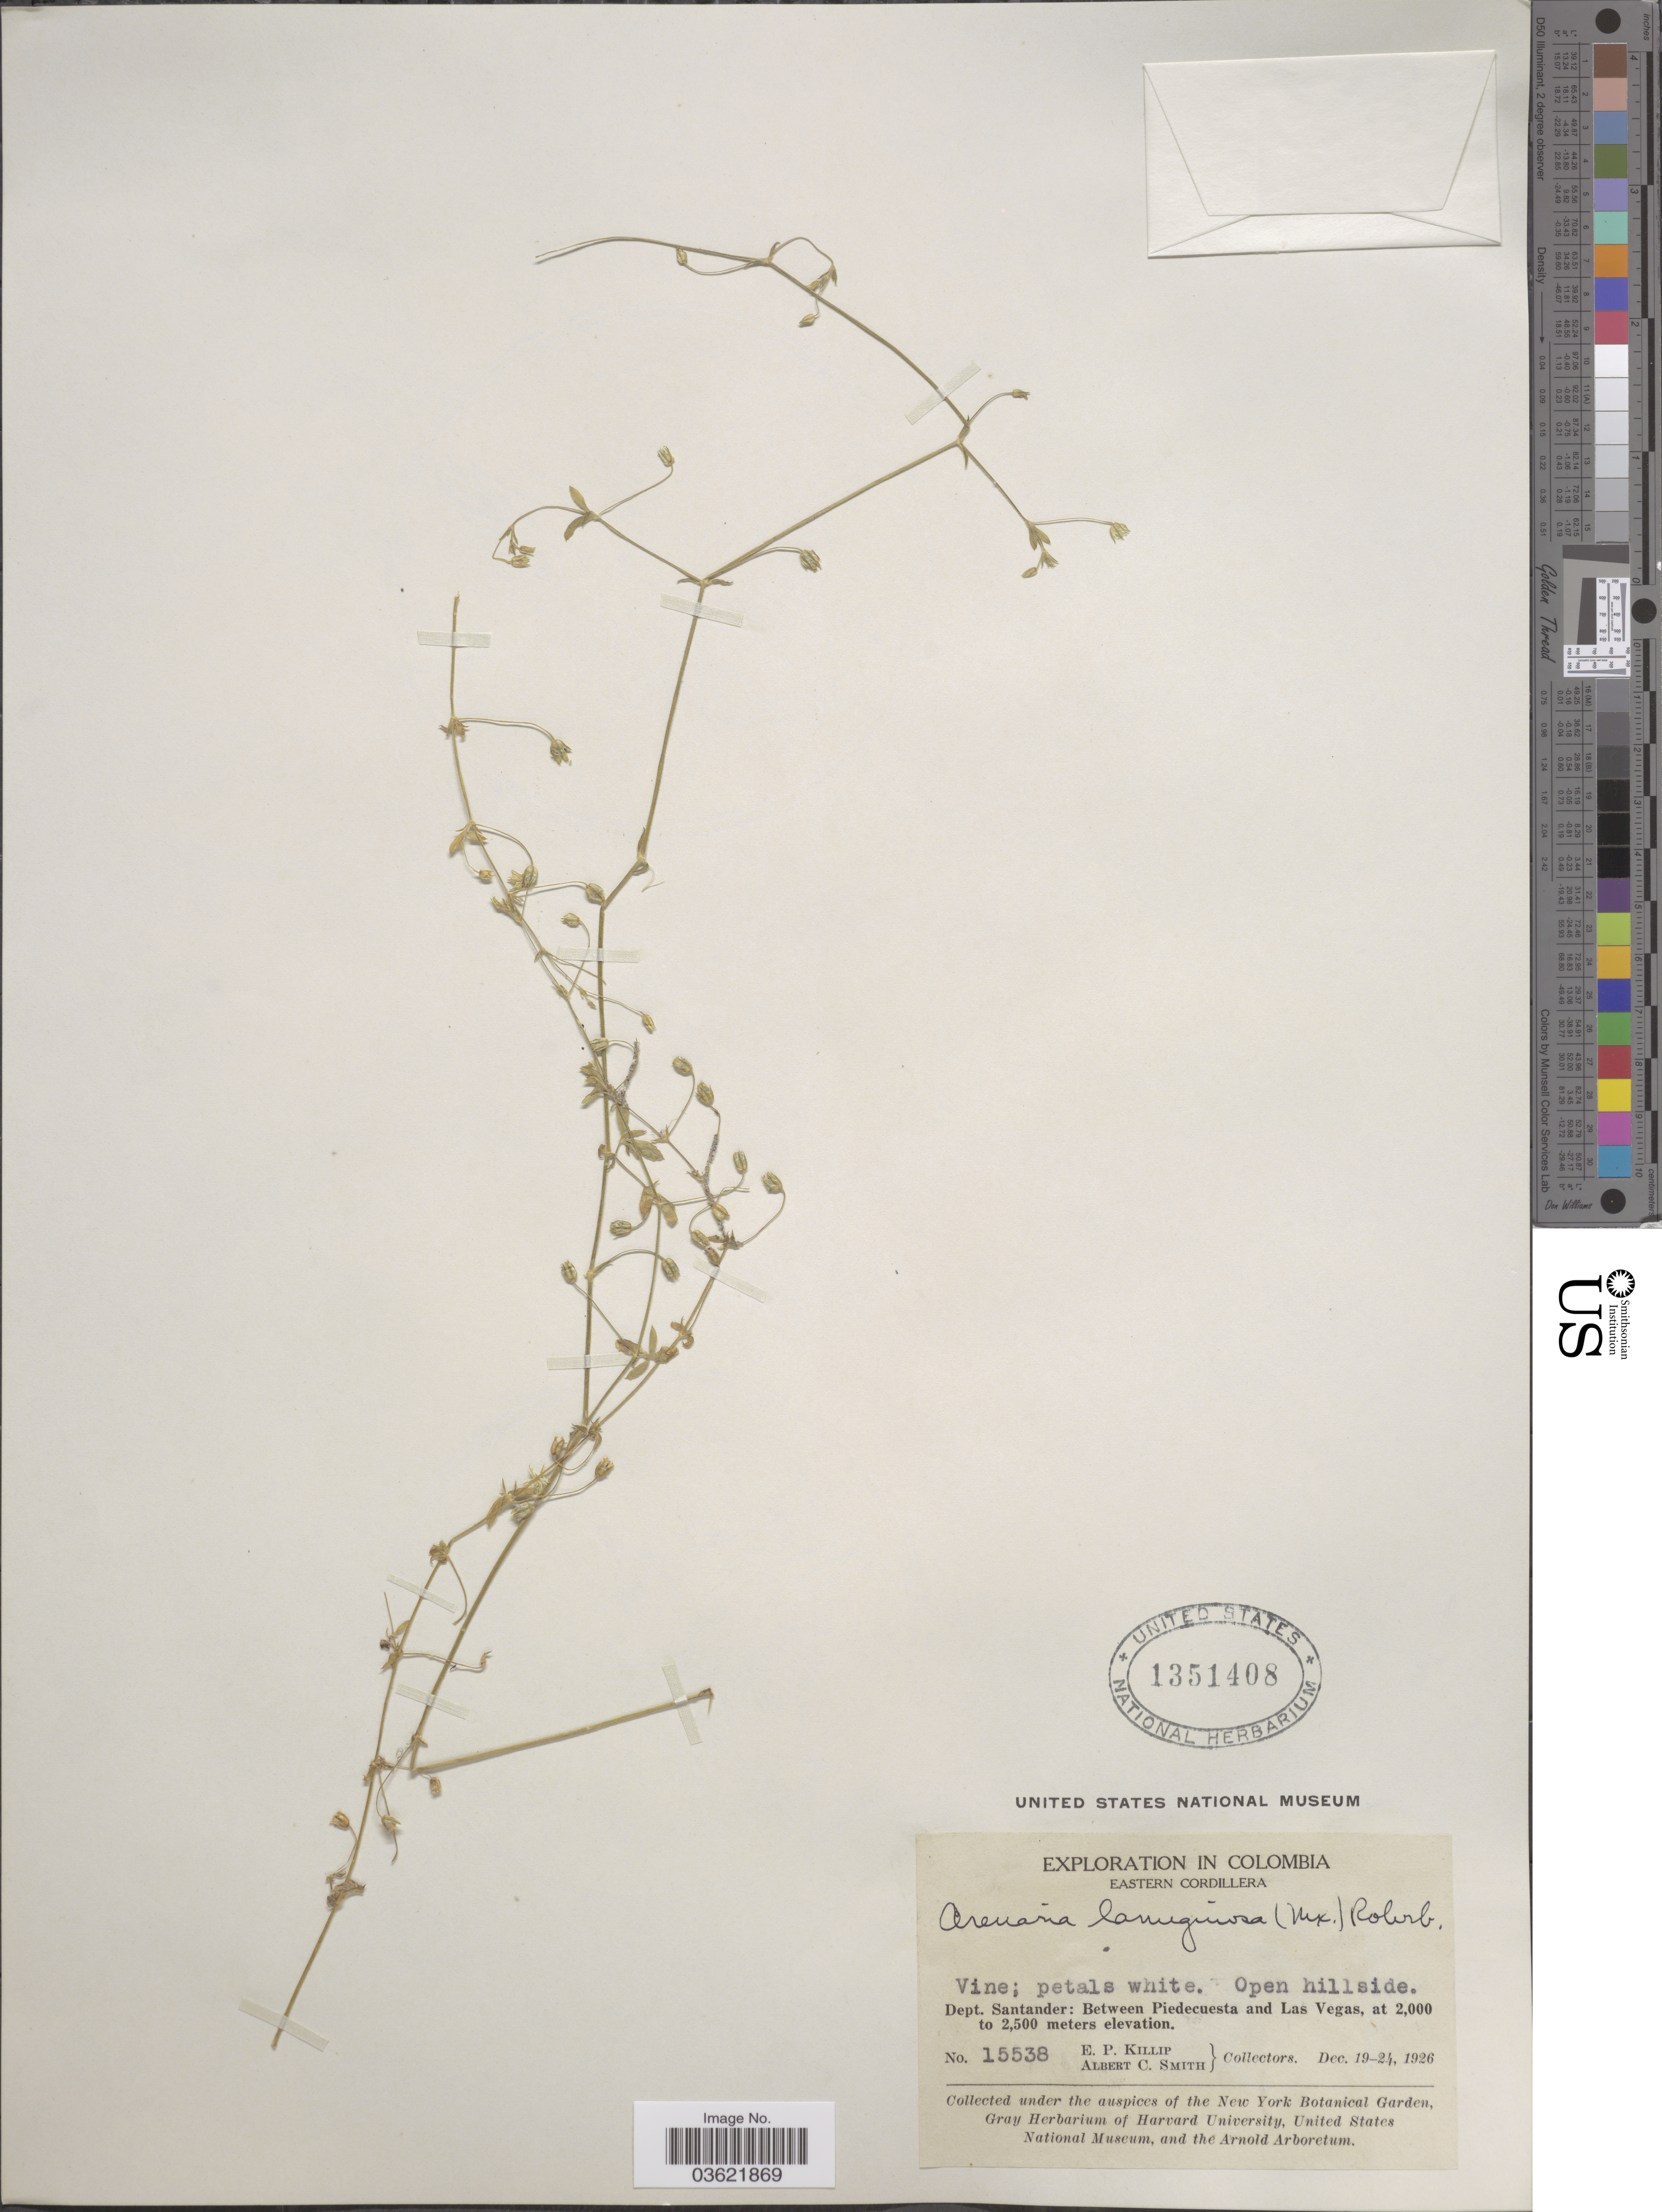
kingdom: Plantae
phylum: Tracheophyta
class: Magnoliopsida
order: Caryophyllales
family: Caryophyllaceae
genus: Arenaria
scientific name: Arenaria lanuginosa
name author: (Michx.) Rohrb.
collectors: E. P. Killip & A. C. Smith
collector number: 15538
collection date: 1926-12-19/1926-12-24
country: Colombia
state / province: Santander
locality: Eastern Cordillera. Dept. Santander: Between Piedecuesta and Las Vegas.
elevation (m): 2000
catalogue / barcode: US 1351408